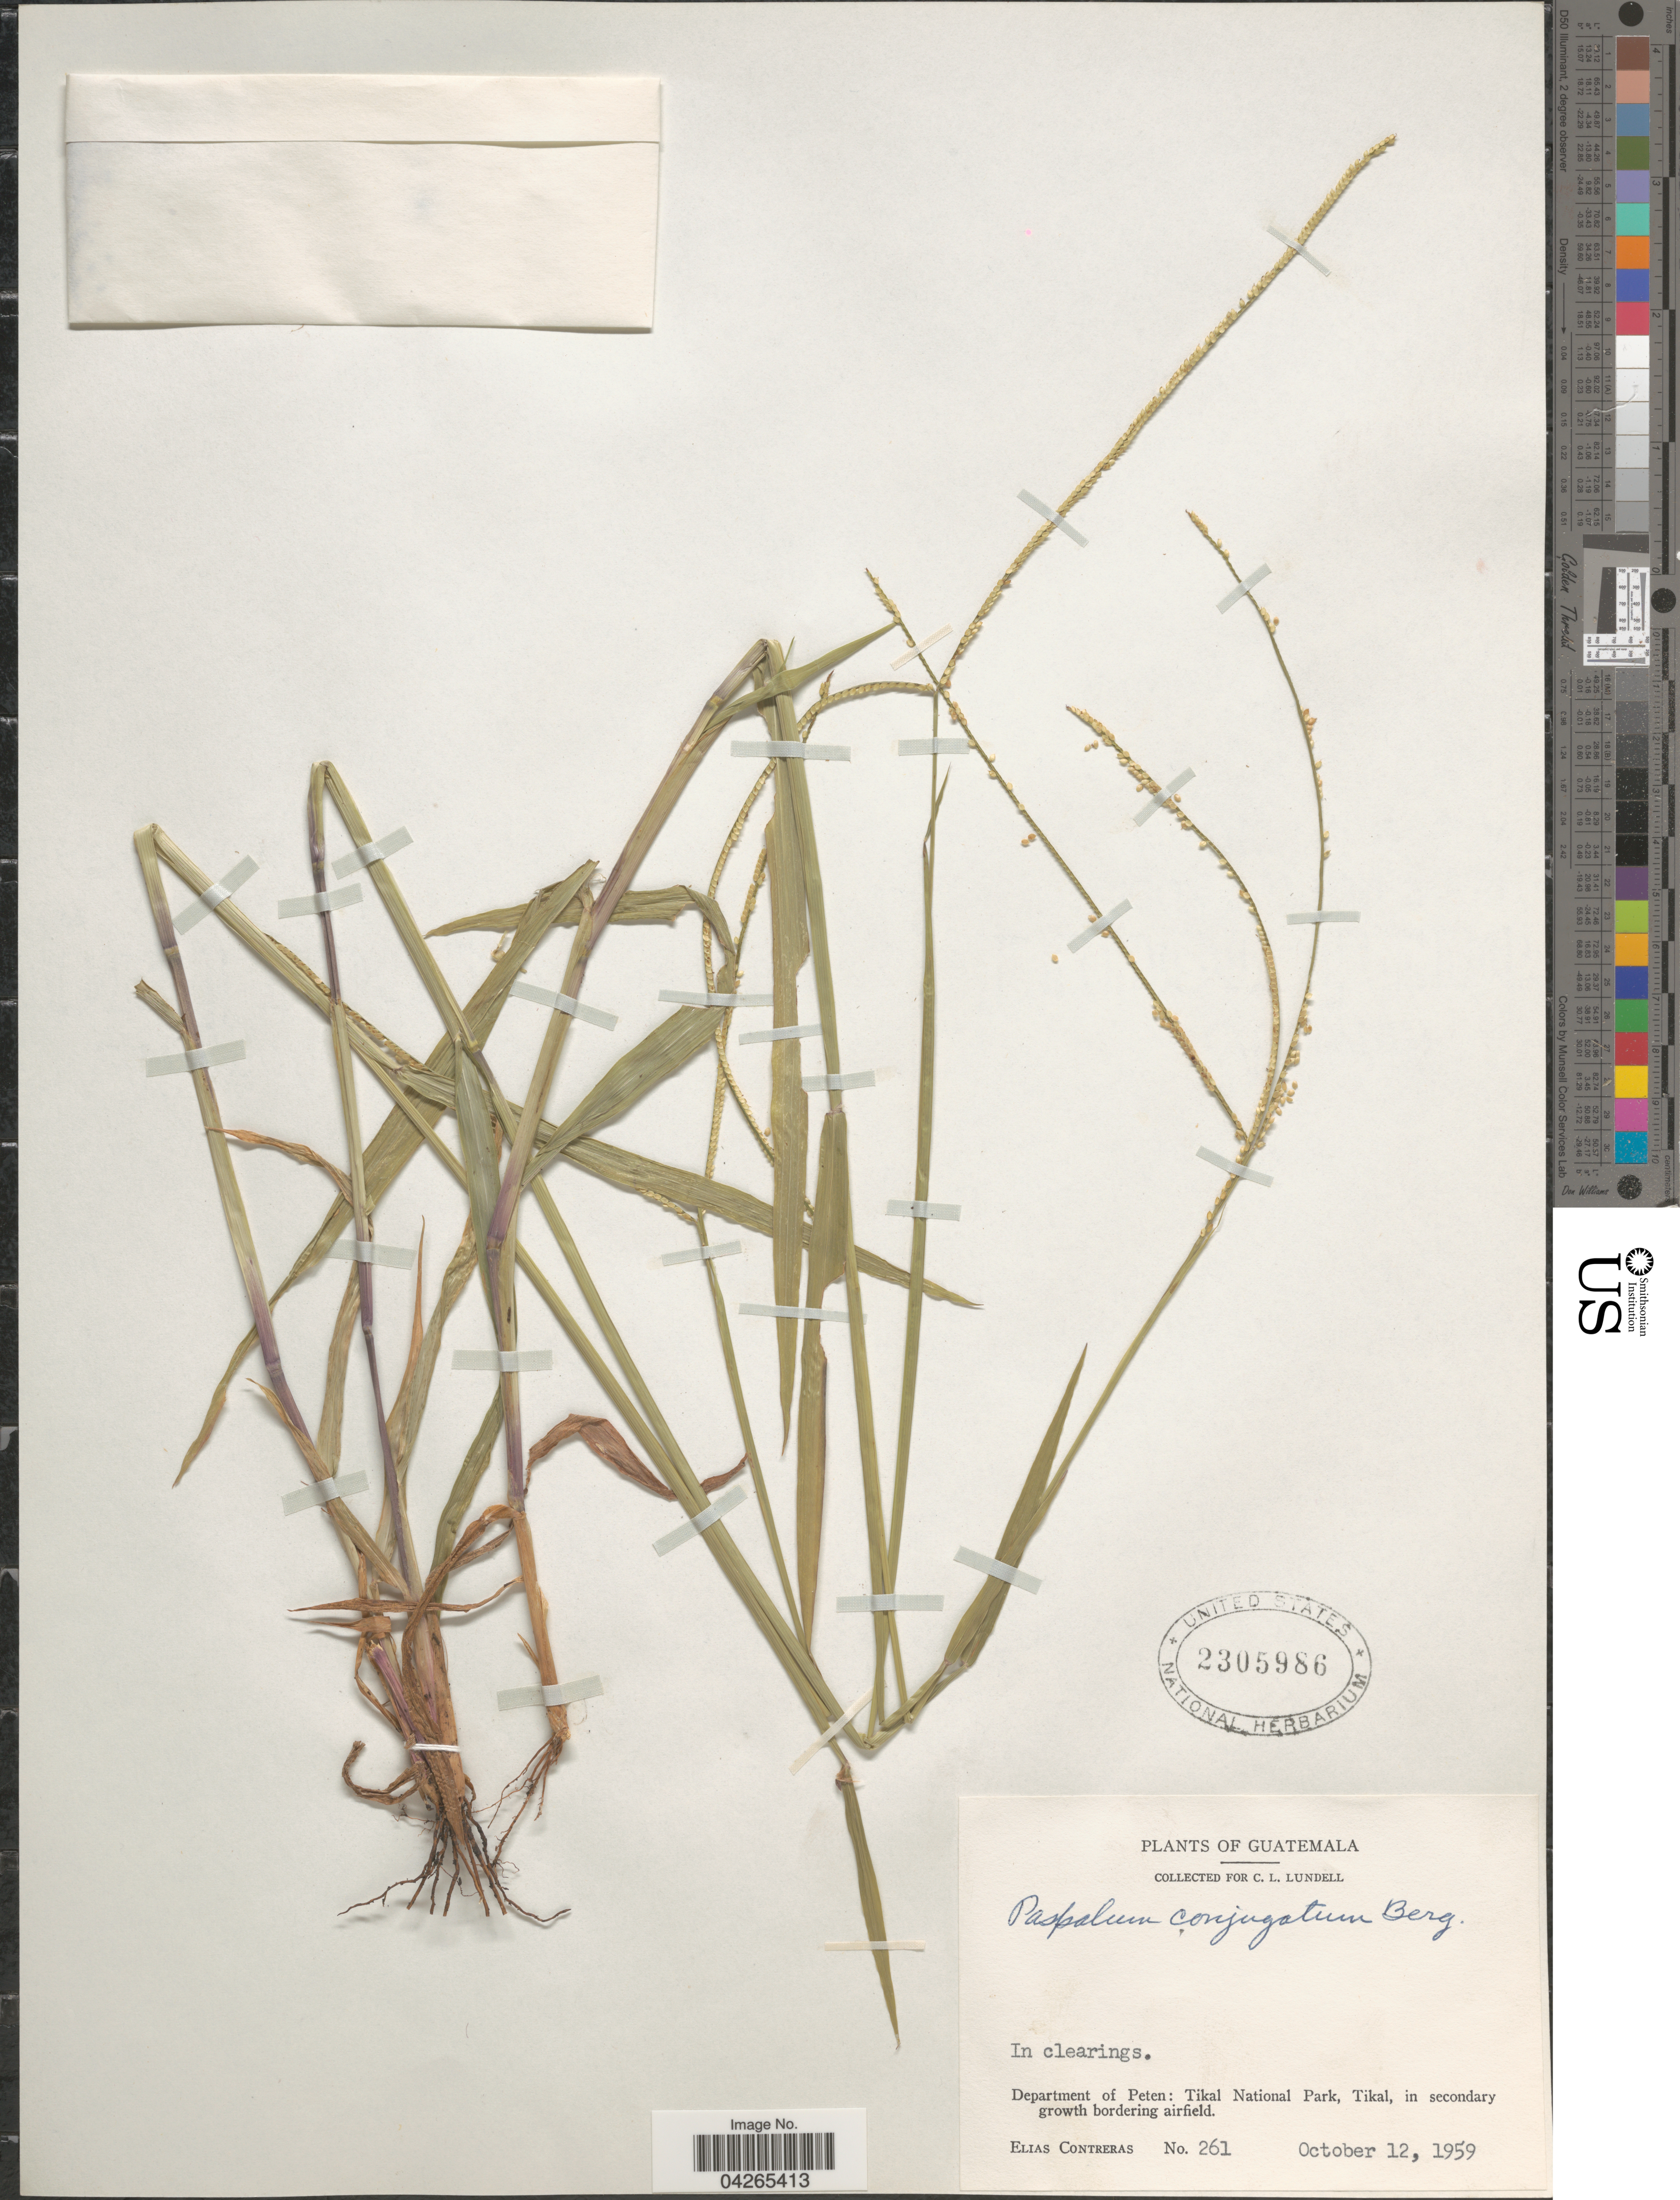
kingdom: Plantae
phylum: Tracheophyta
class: Liliopsida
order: Poales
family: Poaceae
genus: Paspalum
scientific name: Paspalum conjugatum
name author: P.J. Bergius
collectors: E. Contreras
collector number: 261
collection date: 1959-10-12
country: Guatemala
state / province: El Peten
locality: Department of Peten: Tikal National Park, Tikal, in secondary growth bordering airfield.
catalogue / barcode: US 2305986